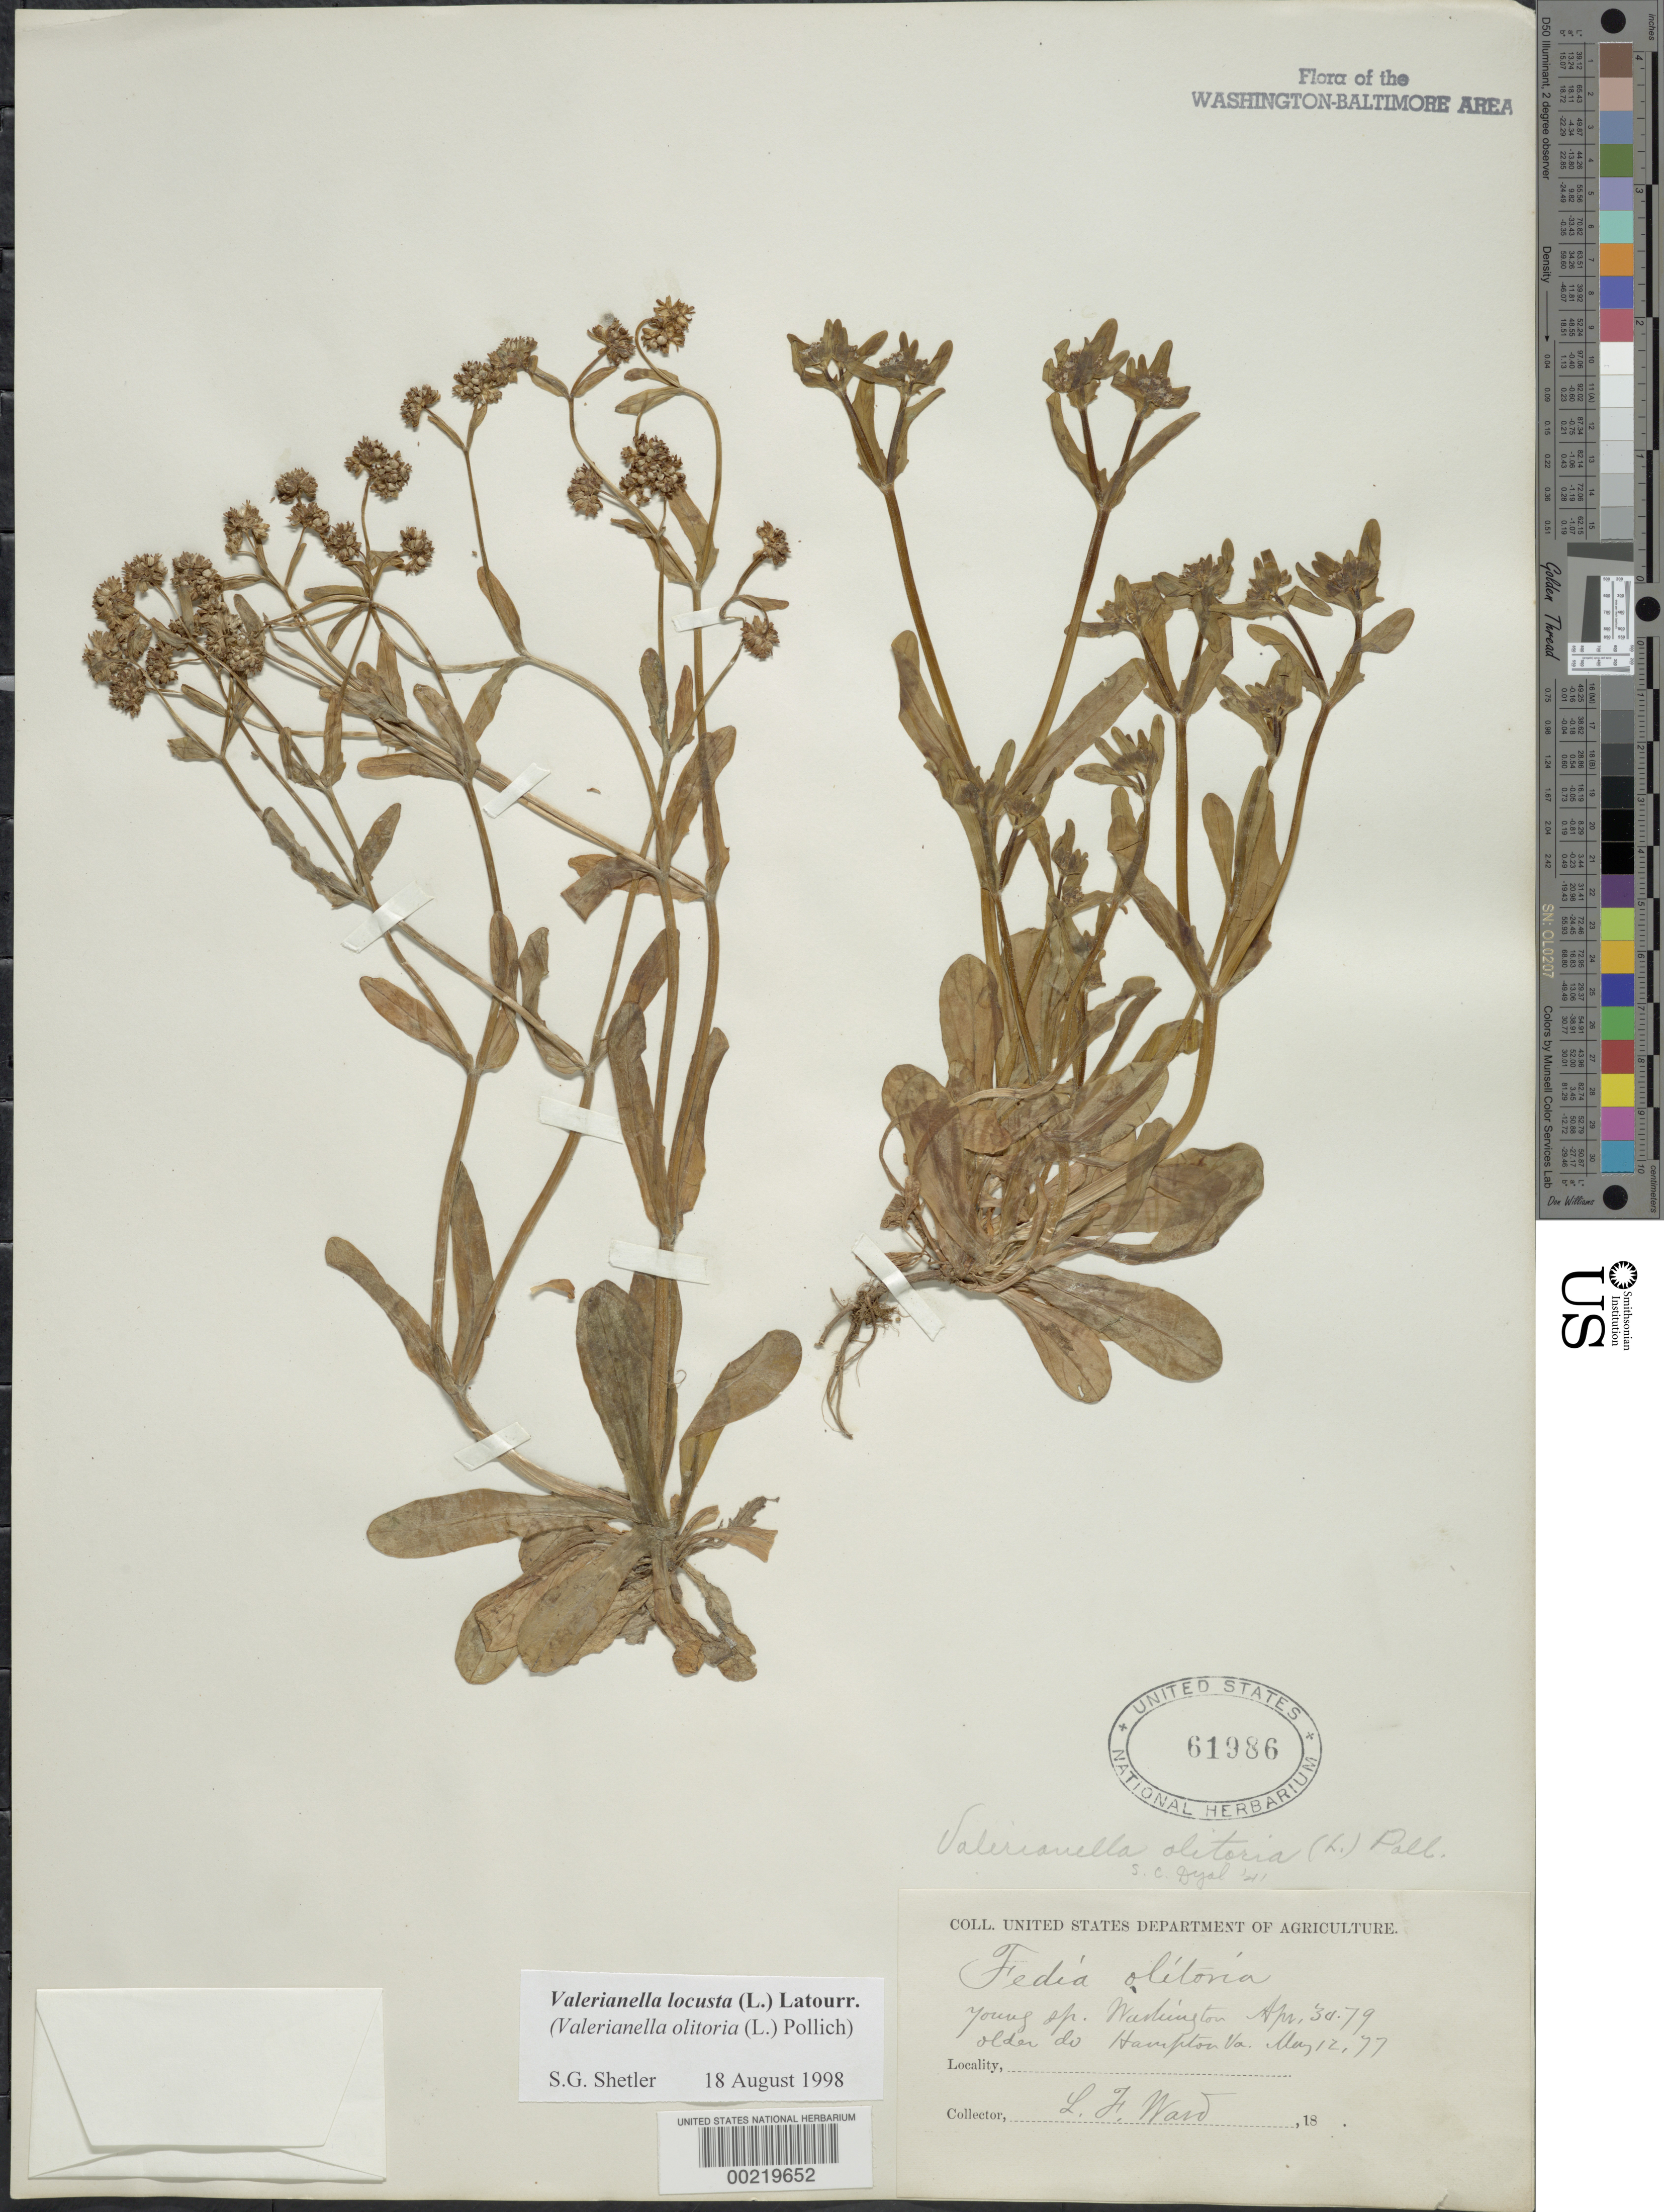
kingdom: Plantae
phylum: Tracheophyta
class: Magnoliopsida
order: Dipsacales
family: Caprifoliaceae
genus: Valerianella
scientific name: Valerianella locusta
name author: (L.) Latourr.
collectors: L. F. Ward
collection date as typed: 30 Apr 1879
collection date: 1879-04-30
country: United States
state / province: District of Columbia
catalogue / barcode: US 61986